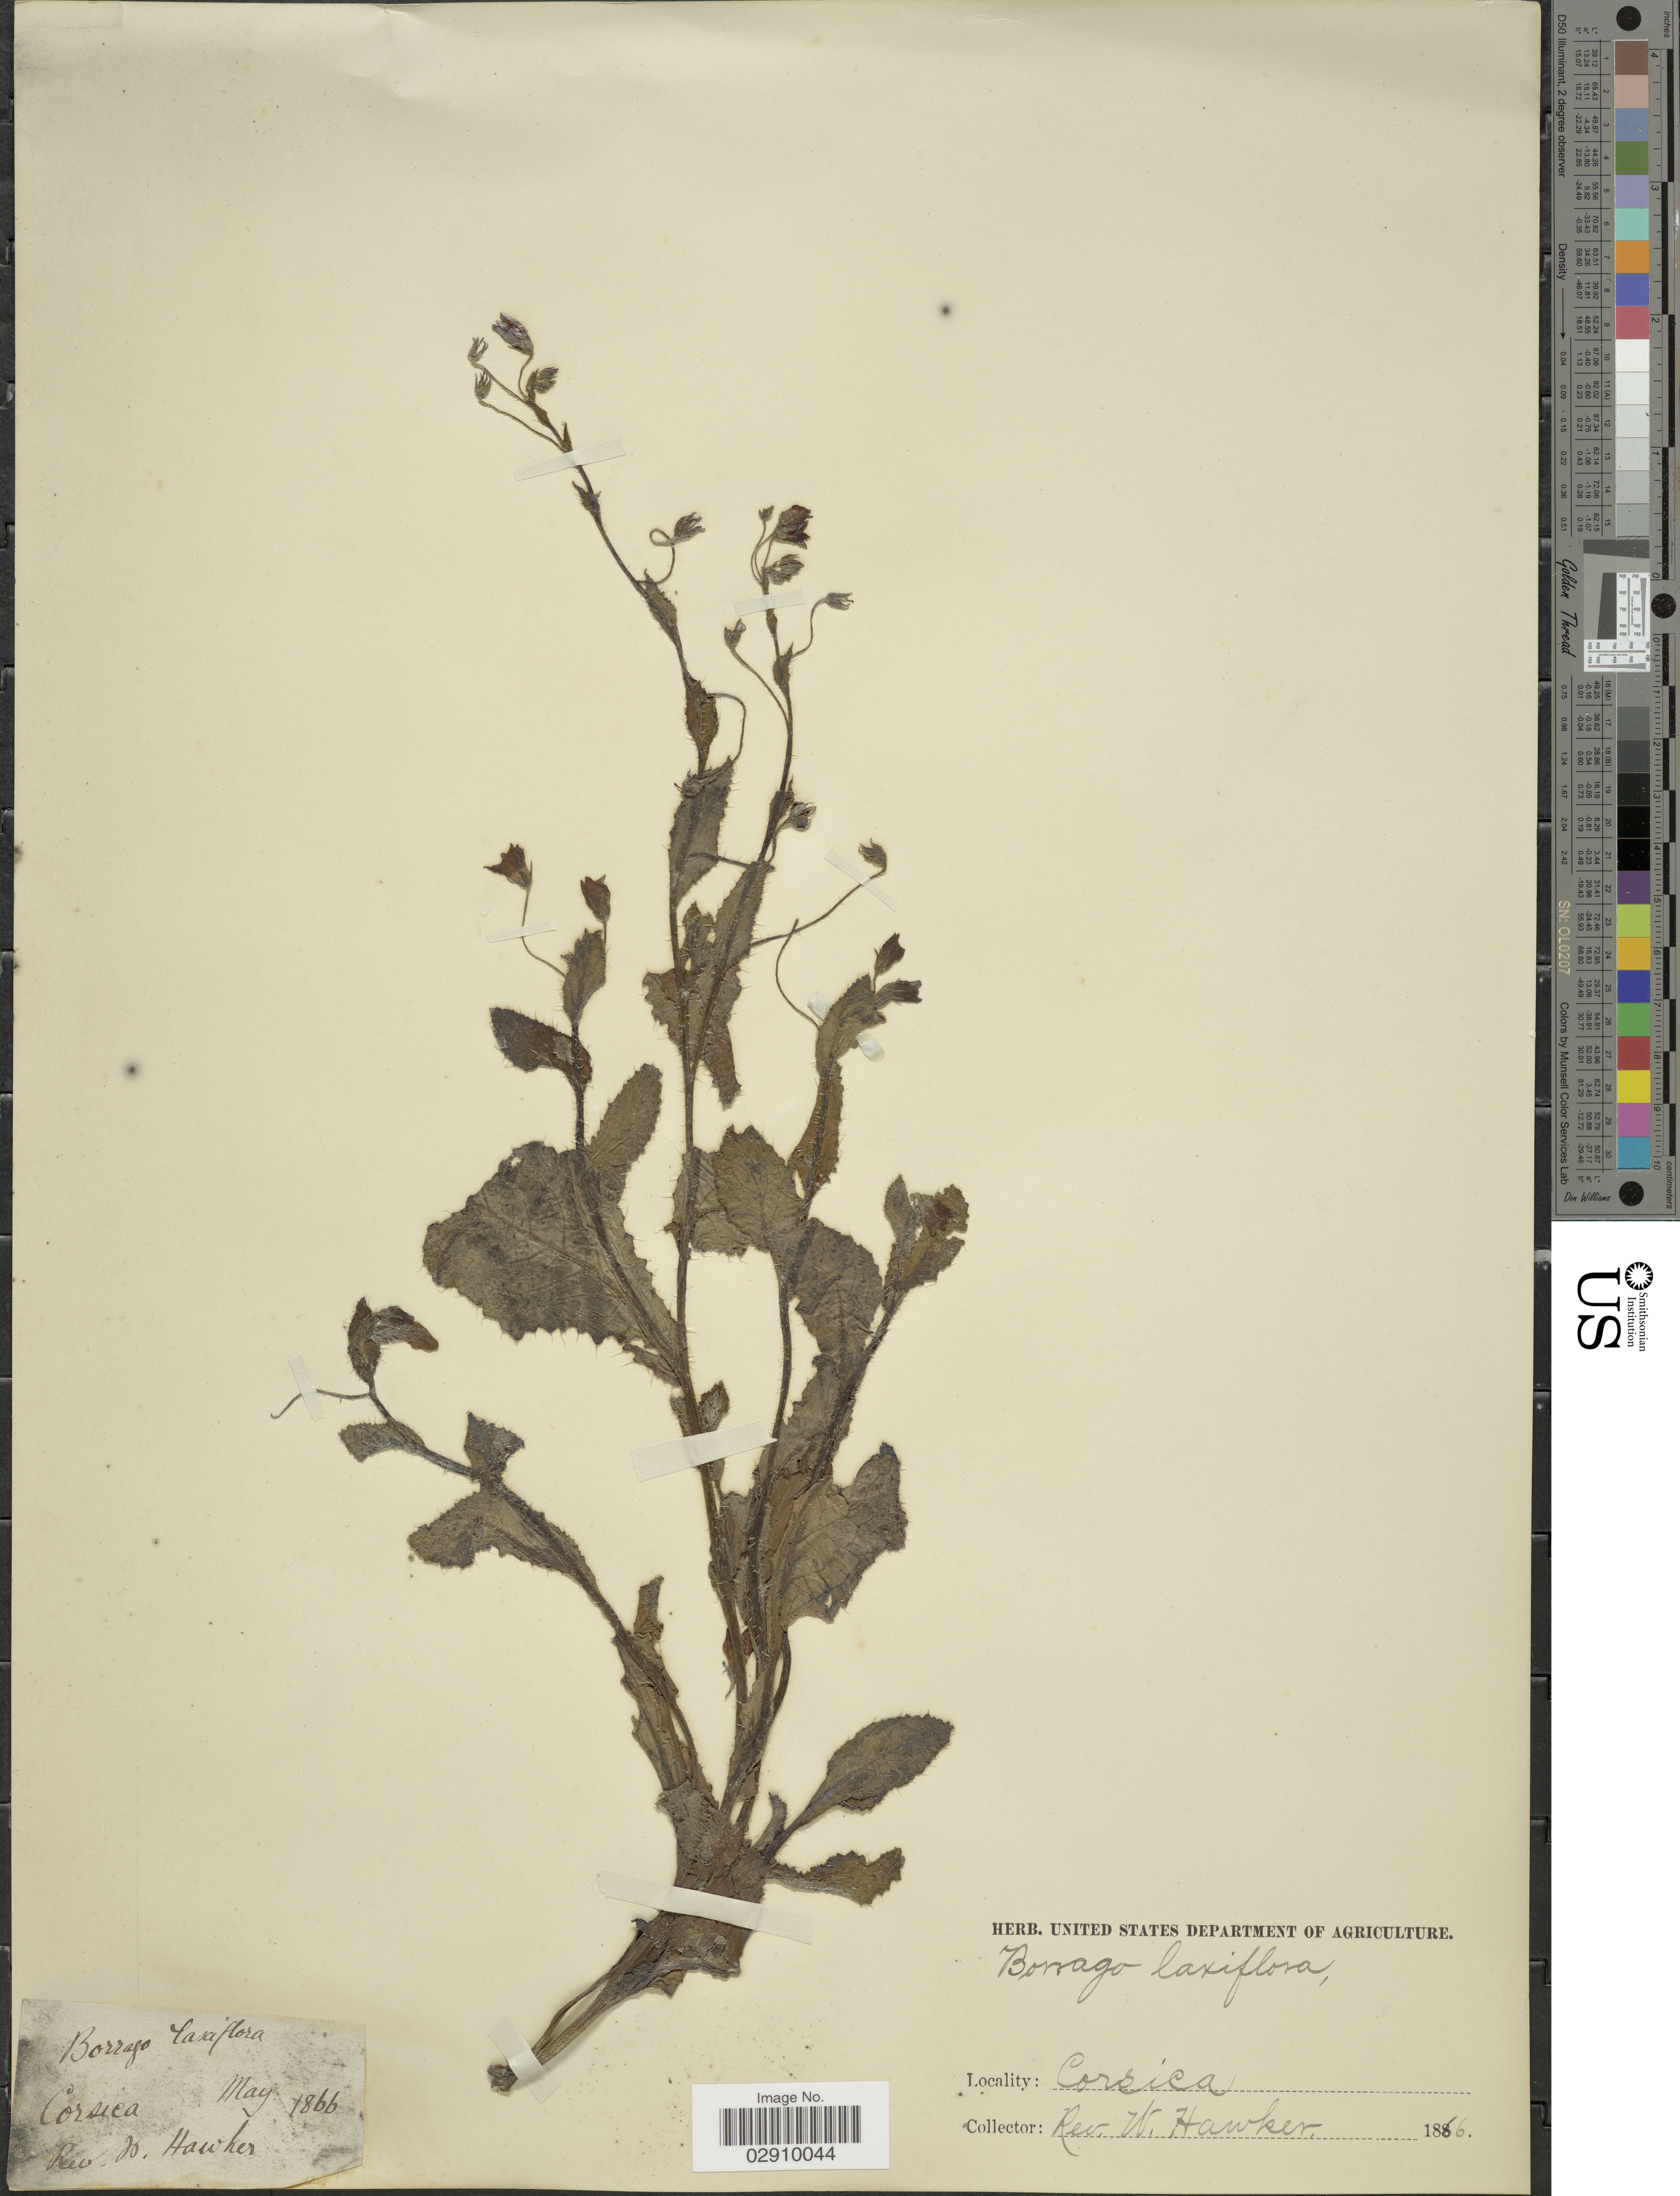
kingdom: Plantae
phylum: Tracheophyta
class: Magnoliopsida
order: Boraginales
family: Boraginaceae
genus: Borago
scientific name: Borago laxiflora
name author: (DC.) Fisch.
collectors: W. Hawker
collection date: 1866-05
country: France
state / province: Corsica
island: Corse